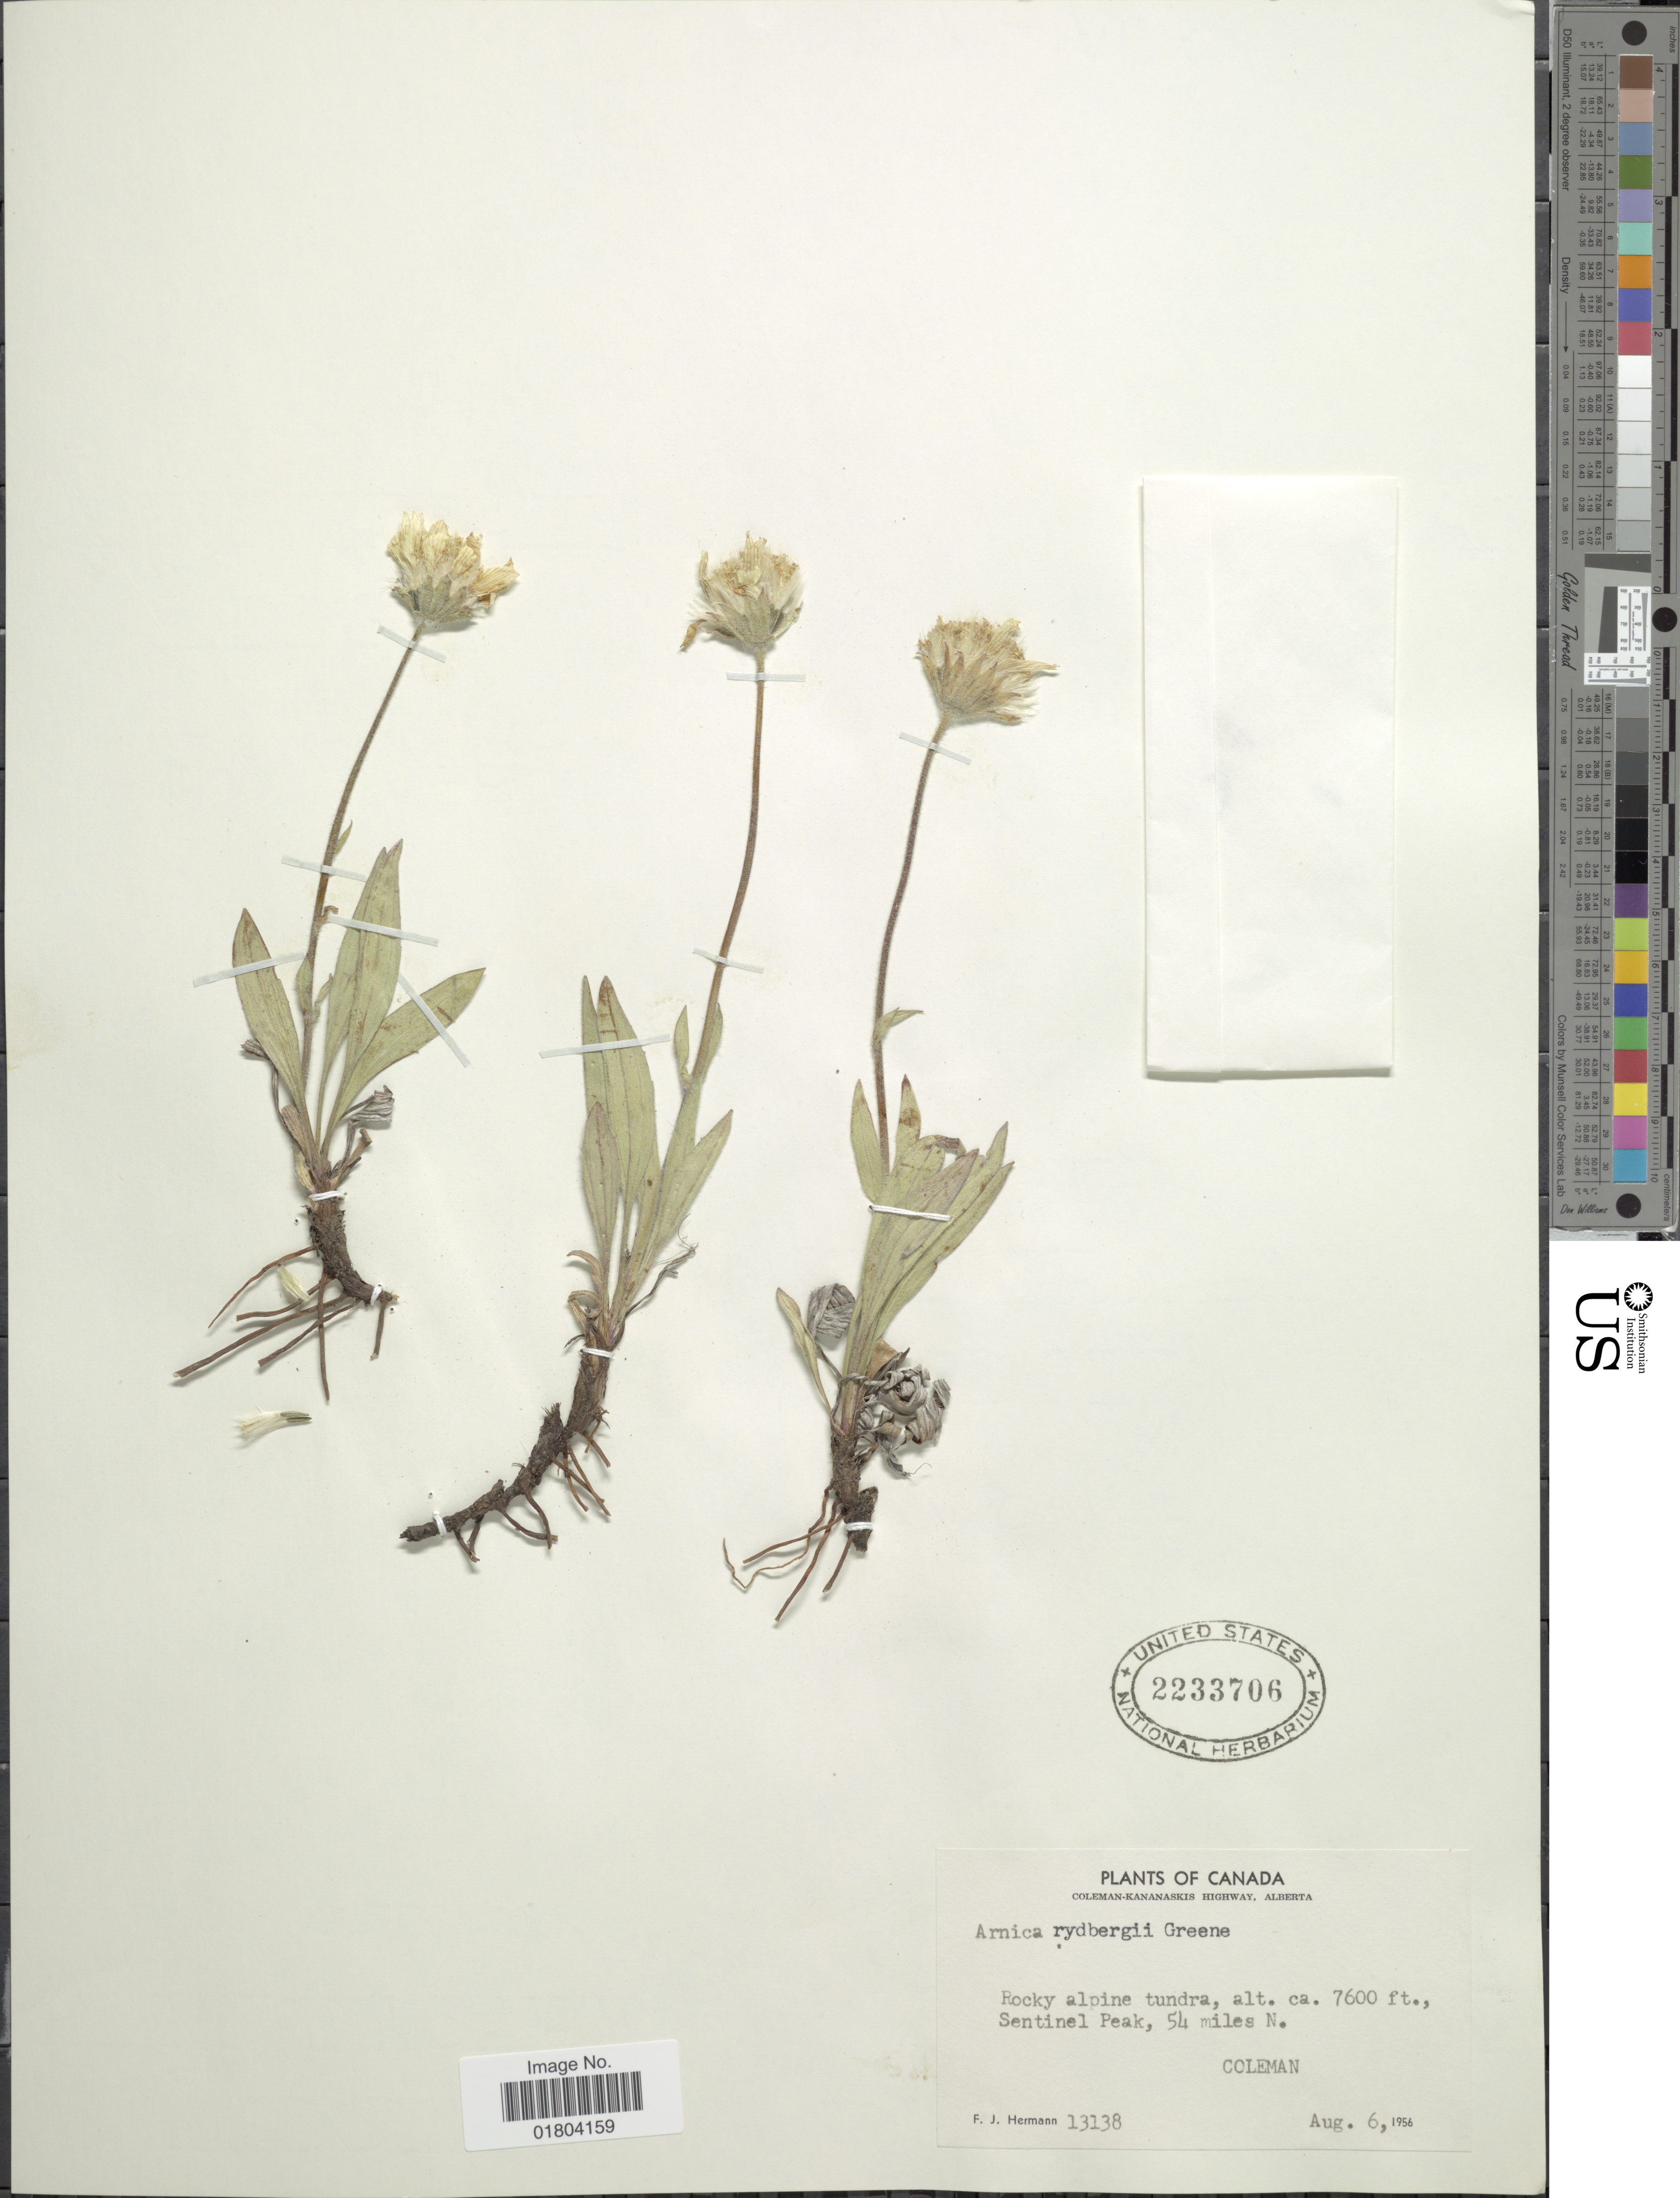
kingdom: Plantae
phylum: Tracheophyta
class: Magnoliopsida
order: Asterales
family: Asteraceae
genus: Arnica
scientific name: Arnica rydbergii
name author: Greene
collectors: F. J. Hermann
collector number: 13138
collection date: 1956-08-06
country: Canada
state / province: Alberta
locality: Coleman-Kananaskis Highway, Rocky alpine tundra, Sentinel Peak, 54 miles N Coleman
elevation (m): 2316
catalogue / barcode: US 2233706